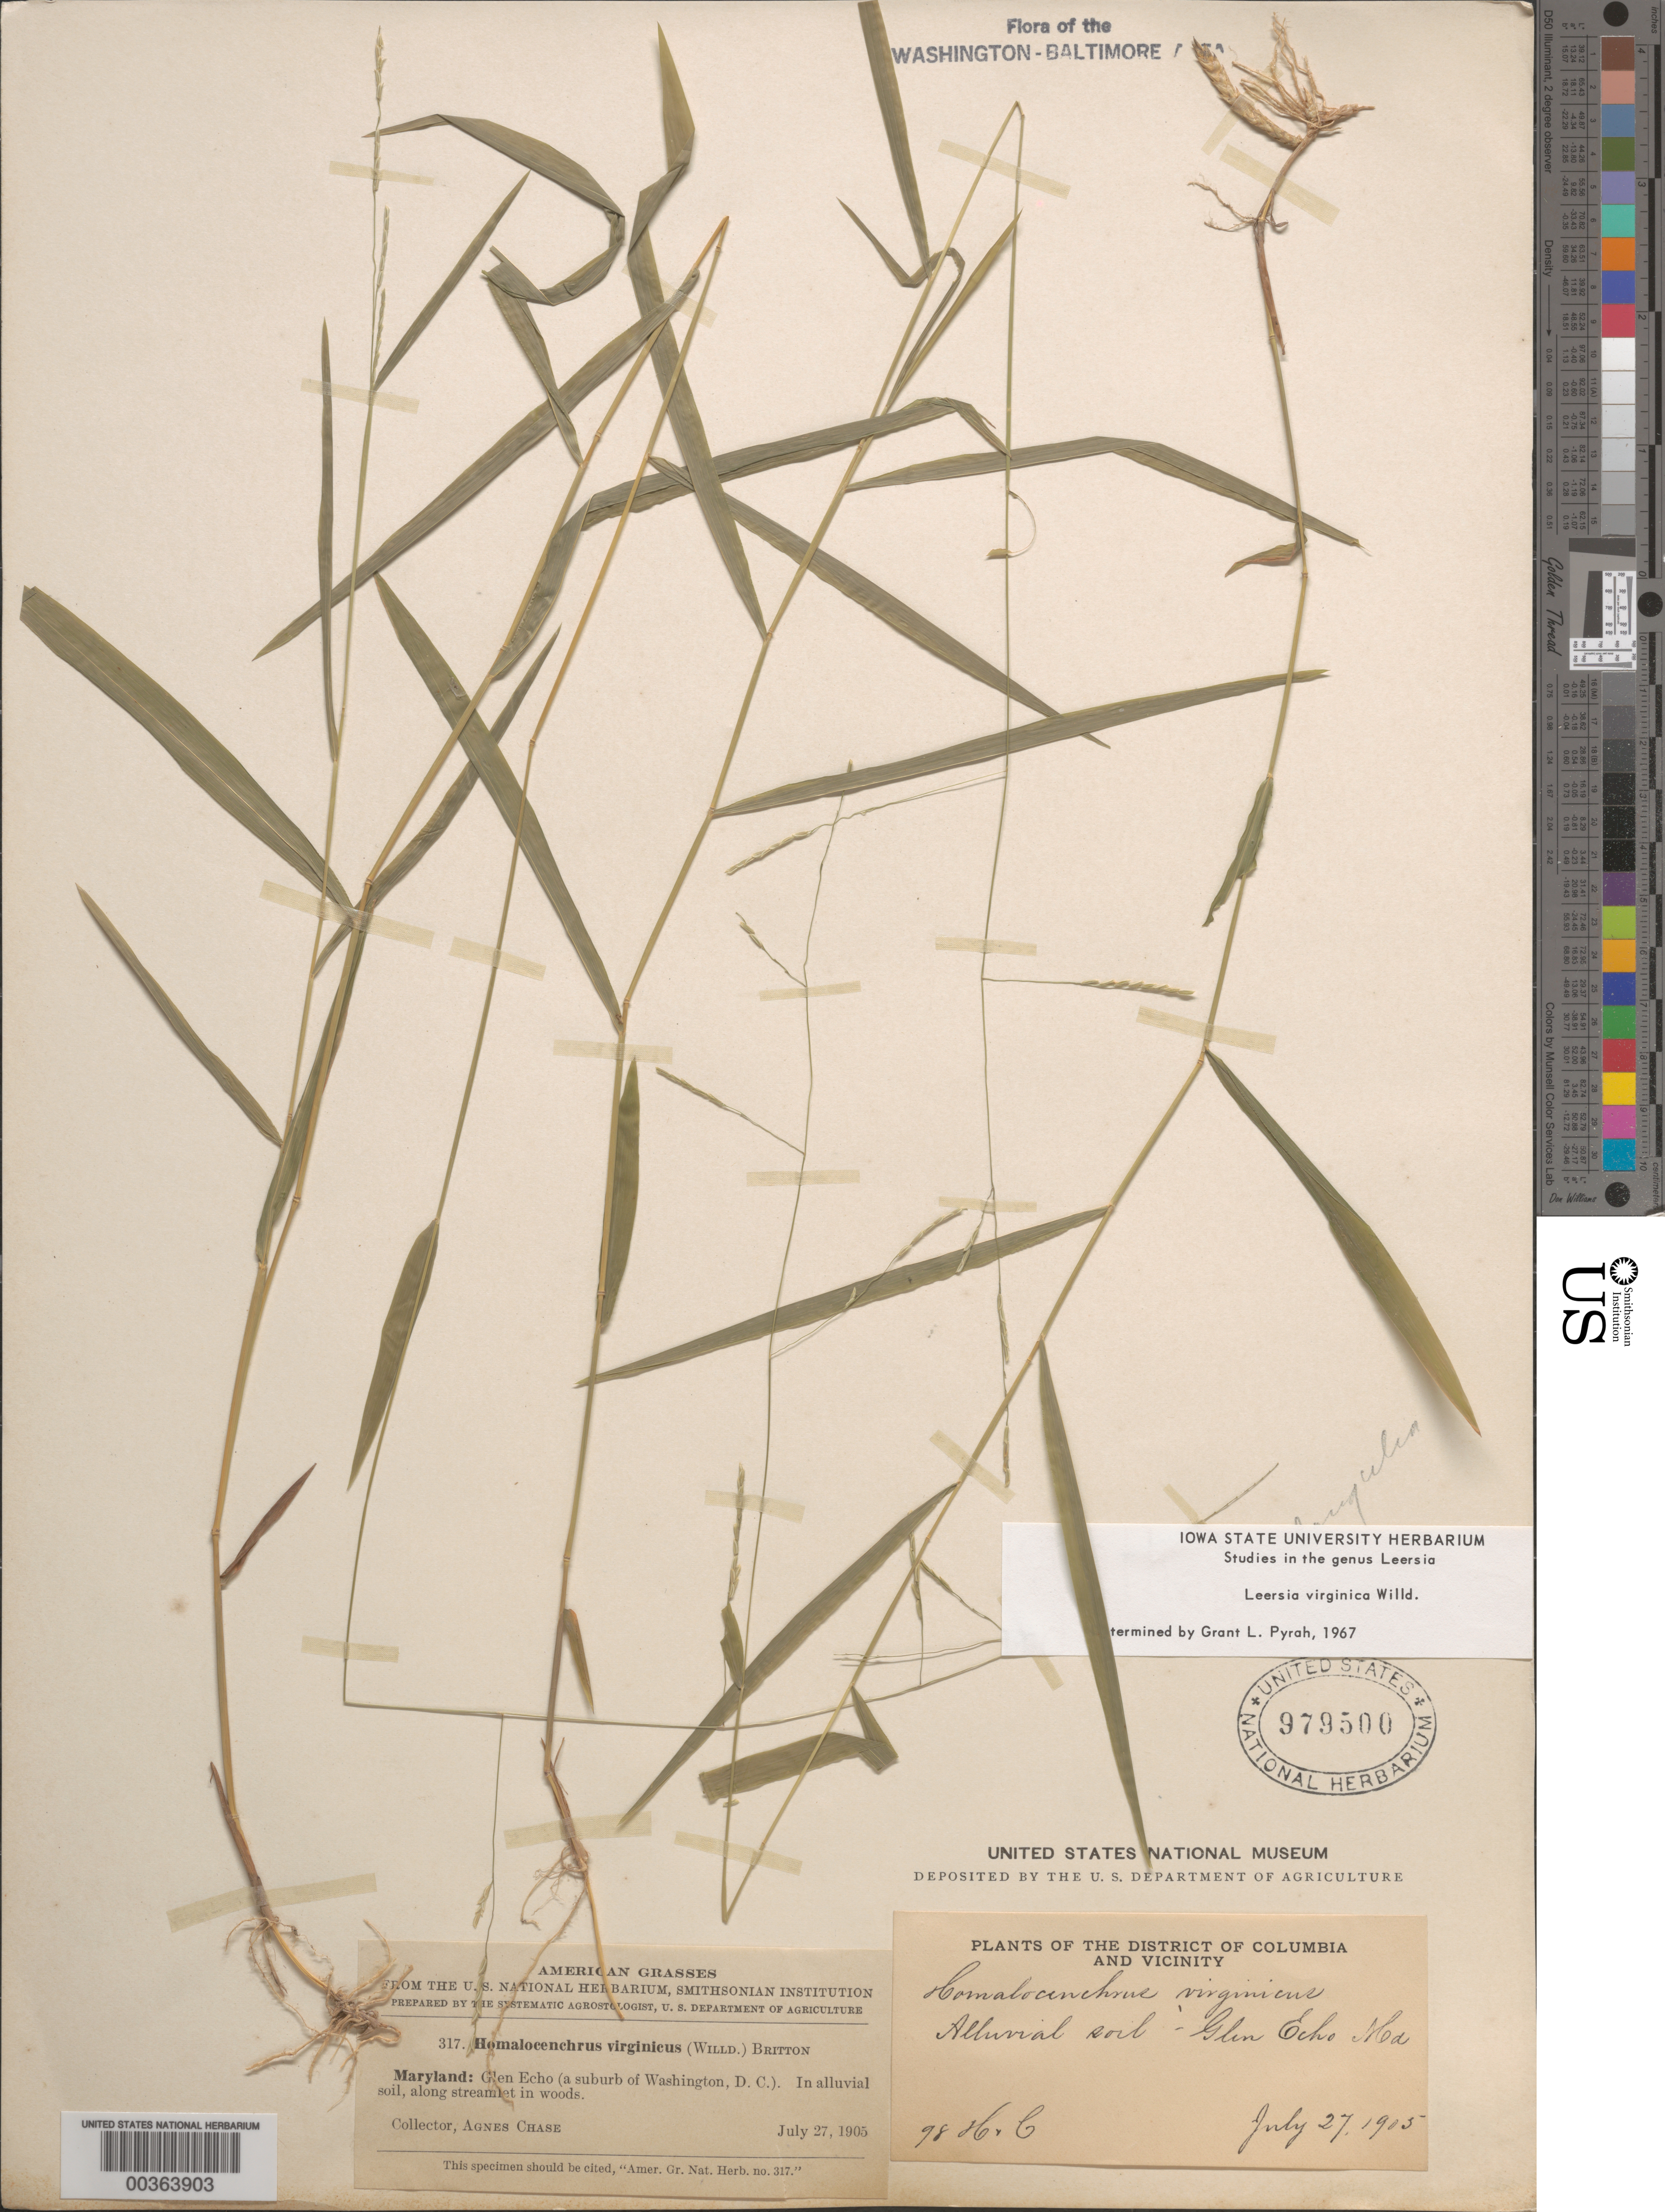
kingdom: Plantae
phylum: Tracheophyta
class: Liliopsida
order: Poales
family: Poaceae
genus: Leersia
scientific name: Leersia virginica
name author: Willd.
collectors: A. Chase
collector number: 317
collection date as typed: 27 Jul 1905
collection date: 1905-07-27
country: United States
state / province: Maryland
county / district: Montgomery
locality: Glen Echo C. & O. Canal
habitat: In alluvial soil along streamlet in woods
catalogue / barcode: US 979500